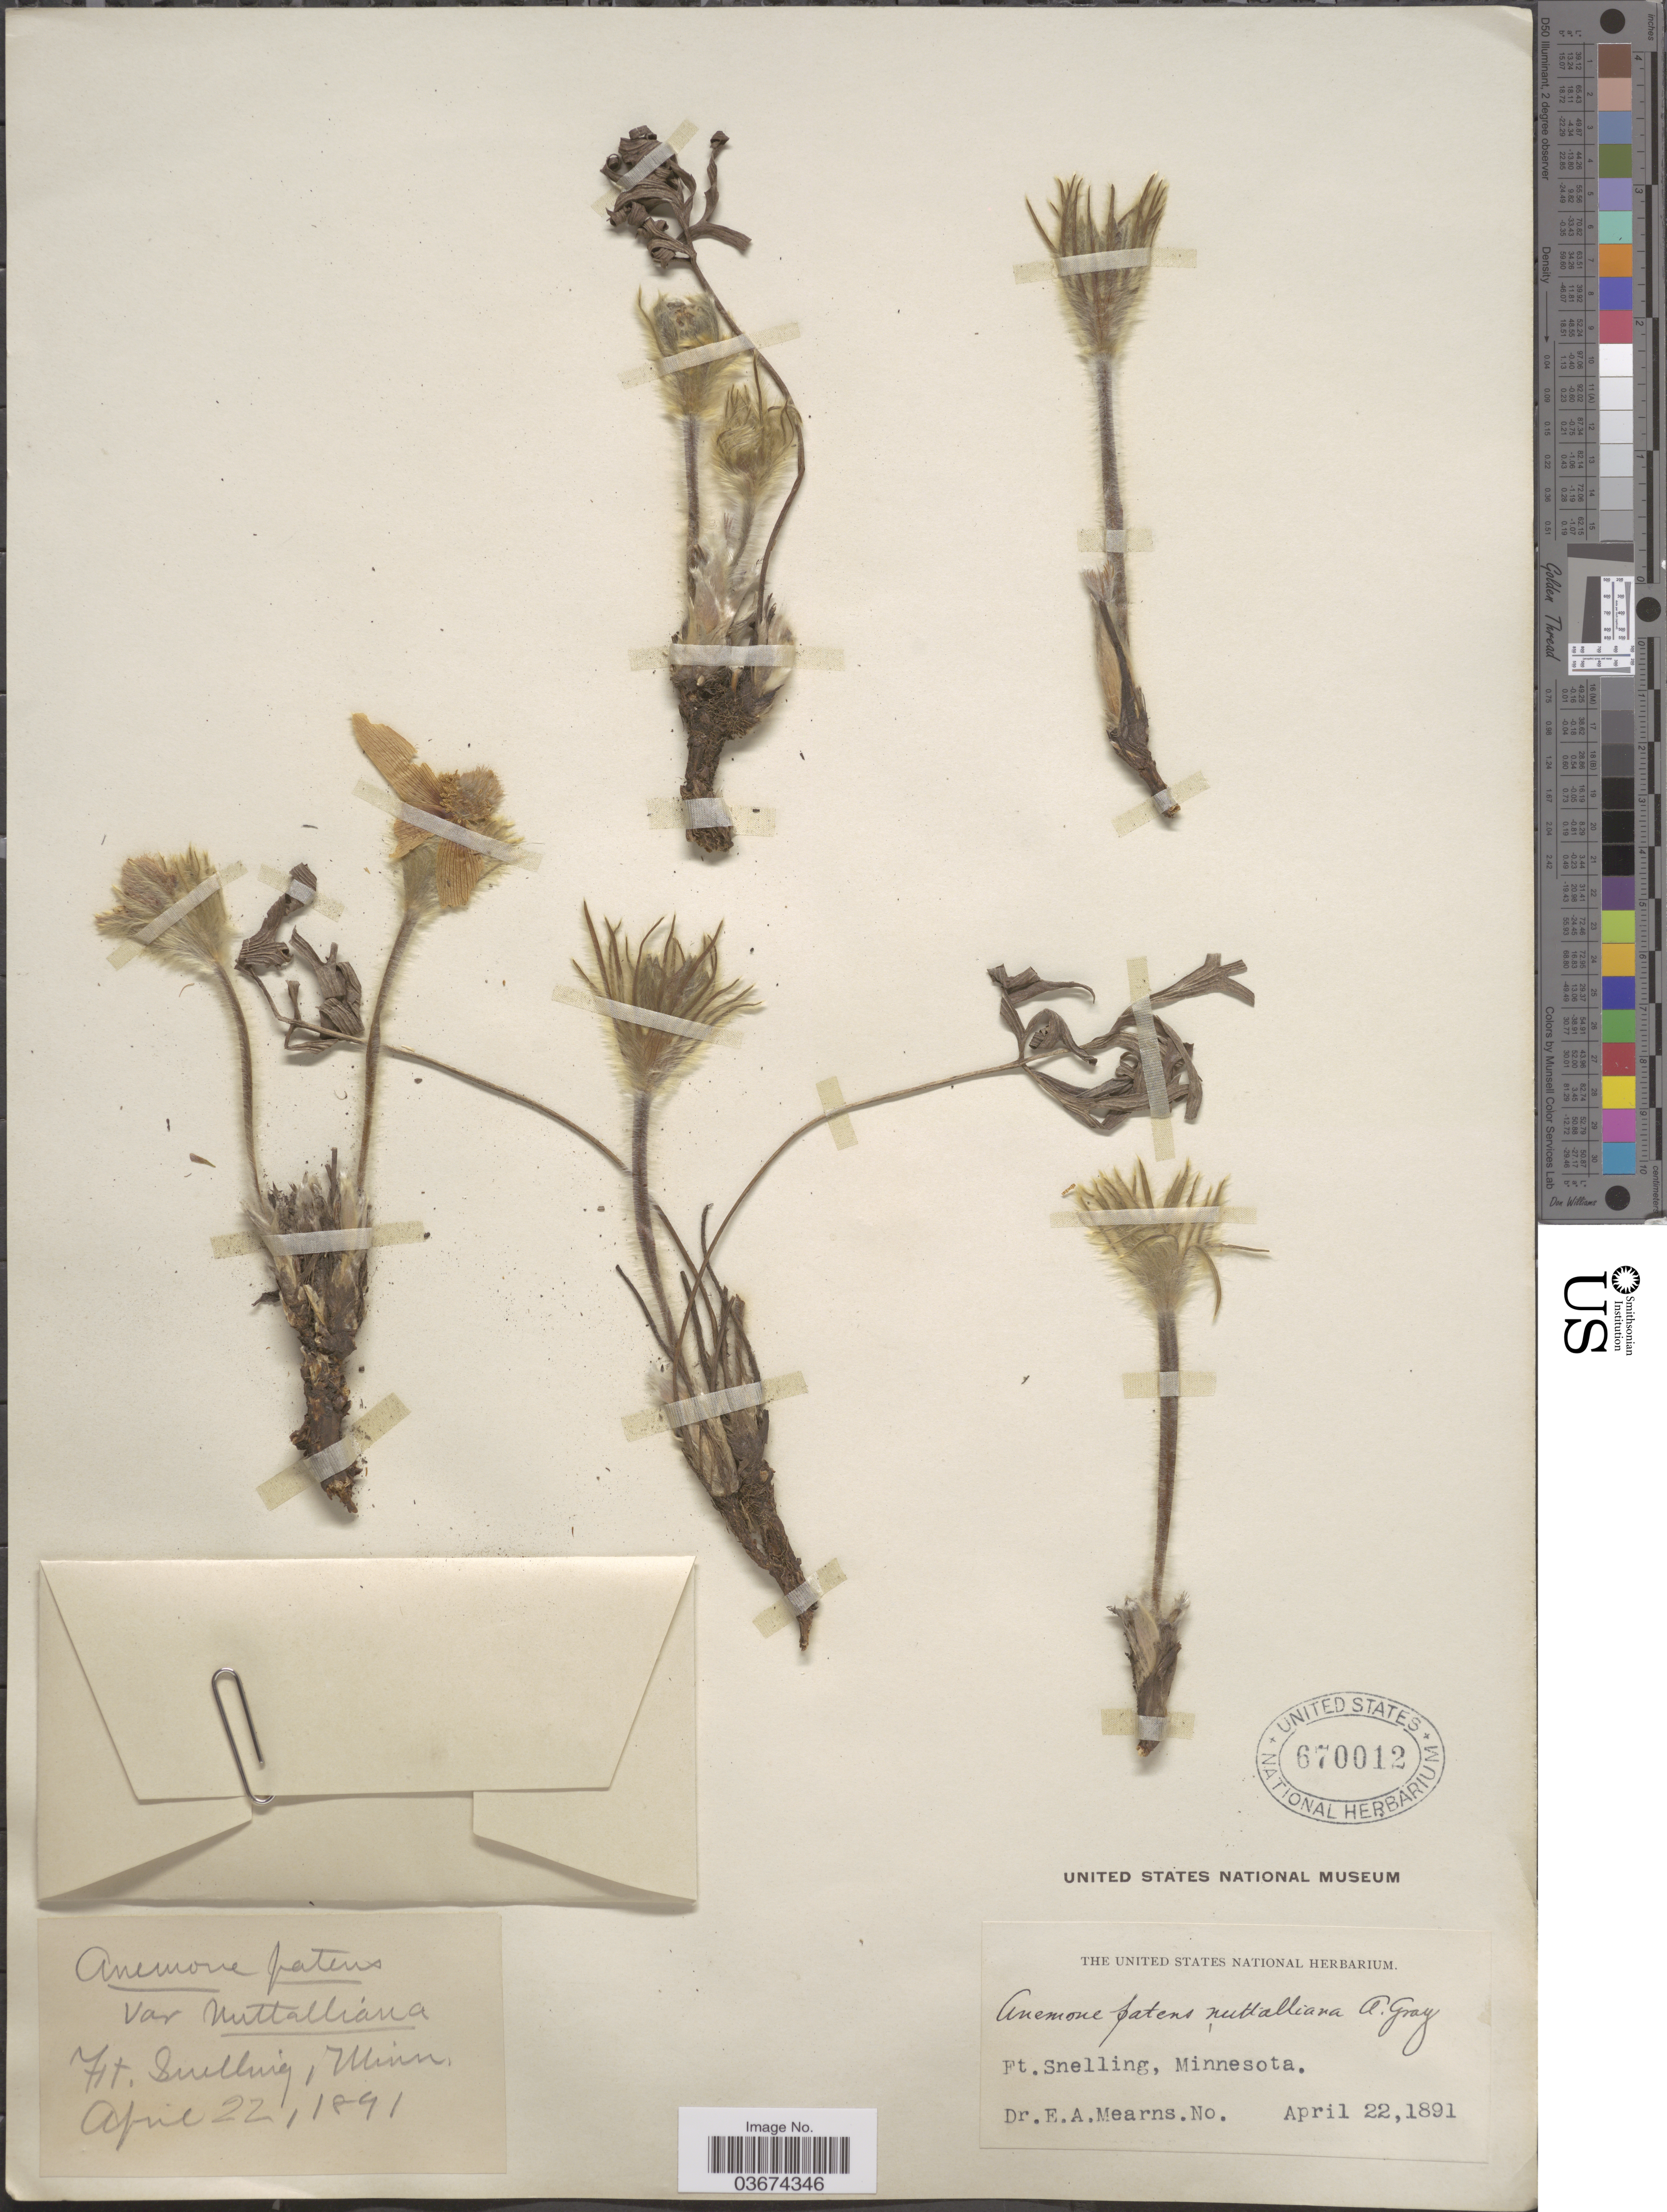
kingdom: Plantae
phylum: Tracheophyta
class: Magnoliopsida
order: Ranunculales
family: Ranunculaceae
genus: Pulsatilla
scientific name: Pulsatilla nuttalliana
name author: (DC.) Bercht. & J. Presl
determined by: Strong, Mark T., (BOT), Smithsonian Institution - National Museum of Natural History (UNITED STATES)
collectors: E. A. Mearns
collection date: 1891-04-22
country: United States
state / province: Minnesota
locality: Ft. Snelling.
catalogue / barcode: US 670012